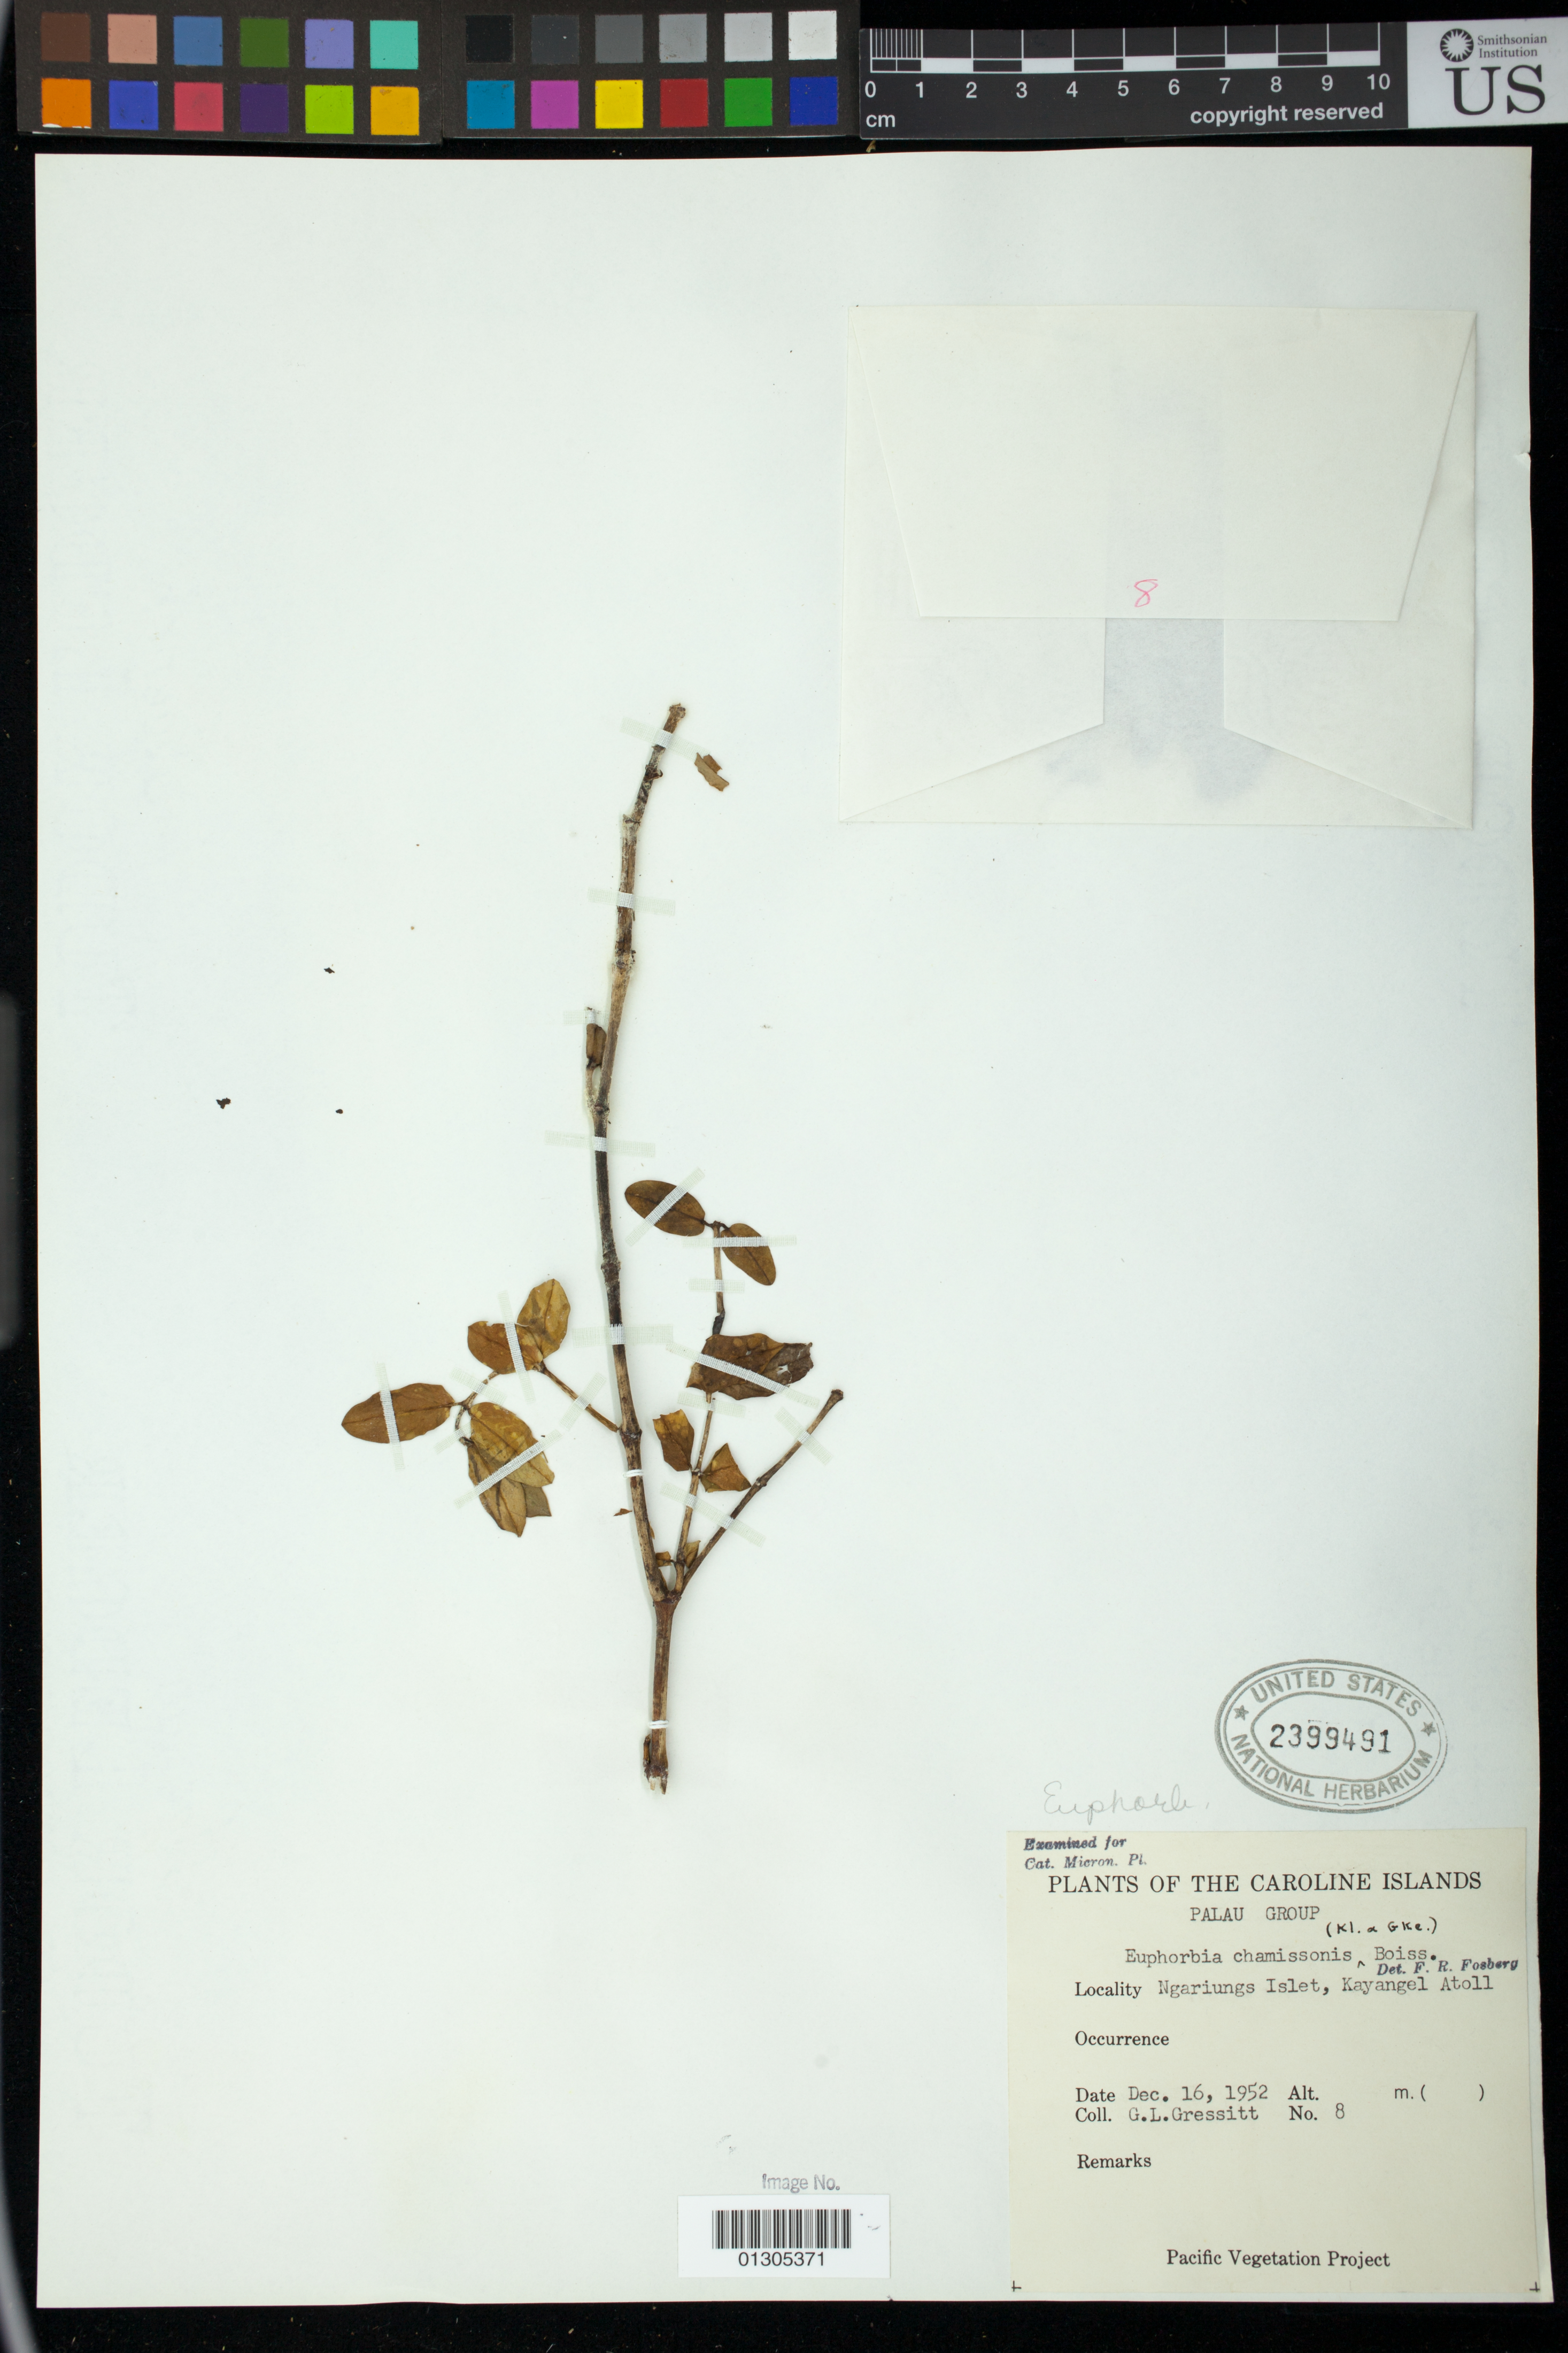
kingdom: Plantae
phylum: Tracheophyta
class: Magnoliopsida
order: Malpighiales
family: Euphorbiaceae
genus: Euphorbia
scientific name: Euphorbia chamissonis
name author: (Klotzsch ex Klotzsch & Garcke) Boiss.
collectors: G. Gressitt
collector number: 8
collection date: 1952-12-16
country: Palau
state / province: Kayangel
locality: Ngariungs Islet, Kayangel Atoll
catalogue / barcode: US 2399491